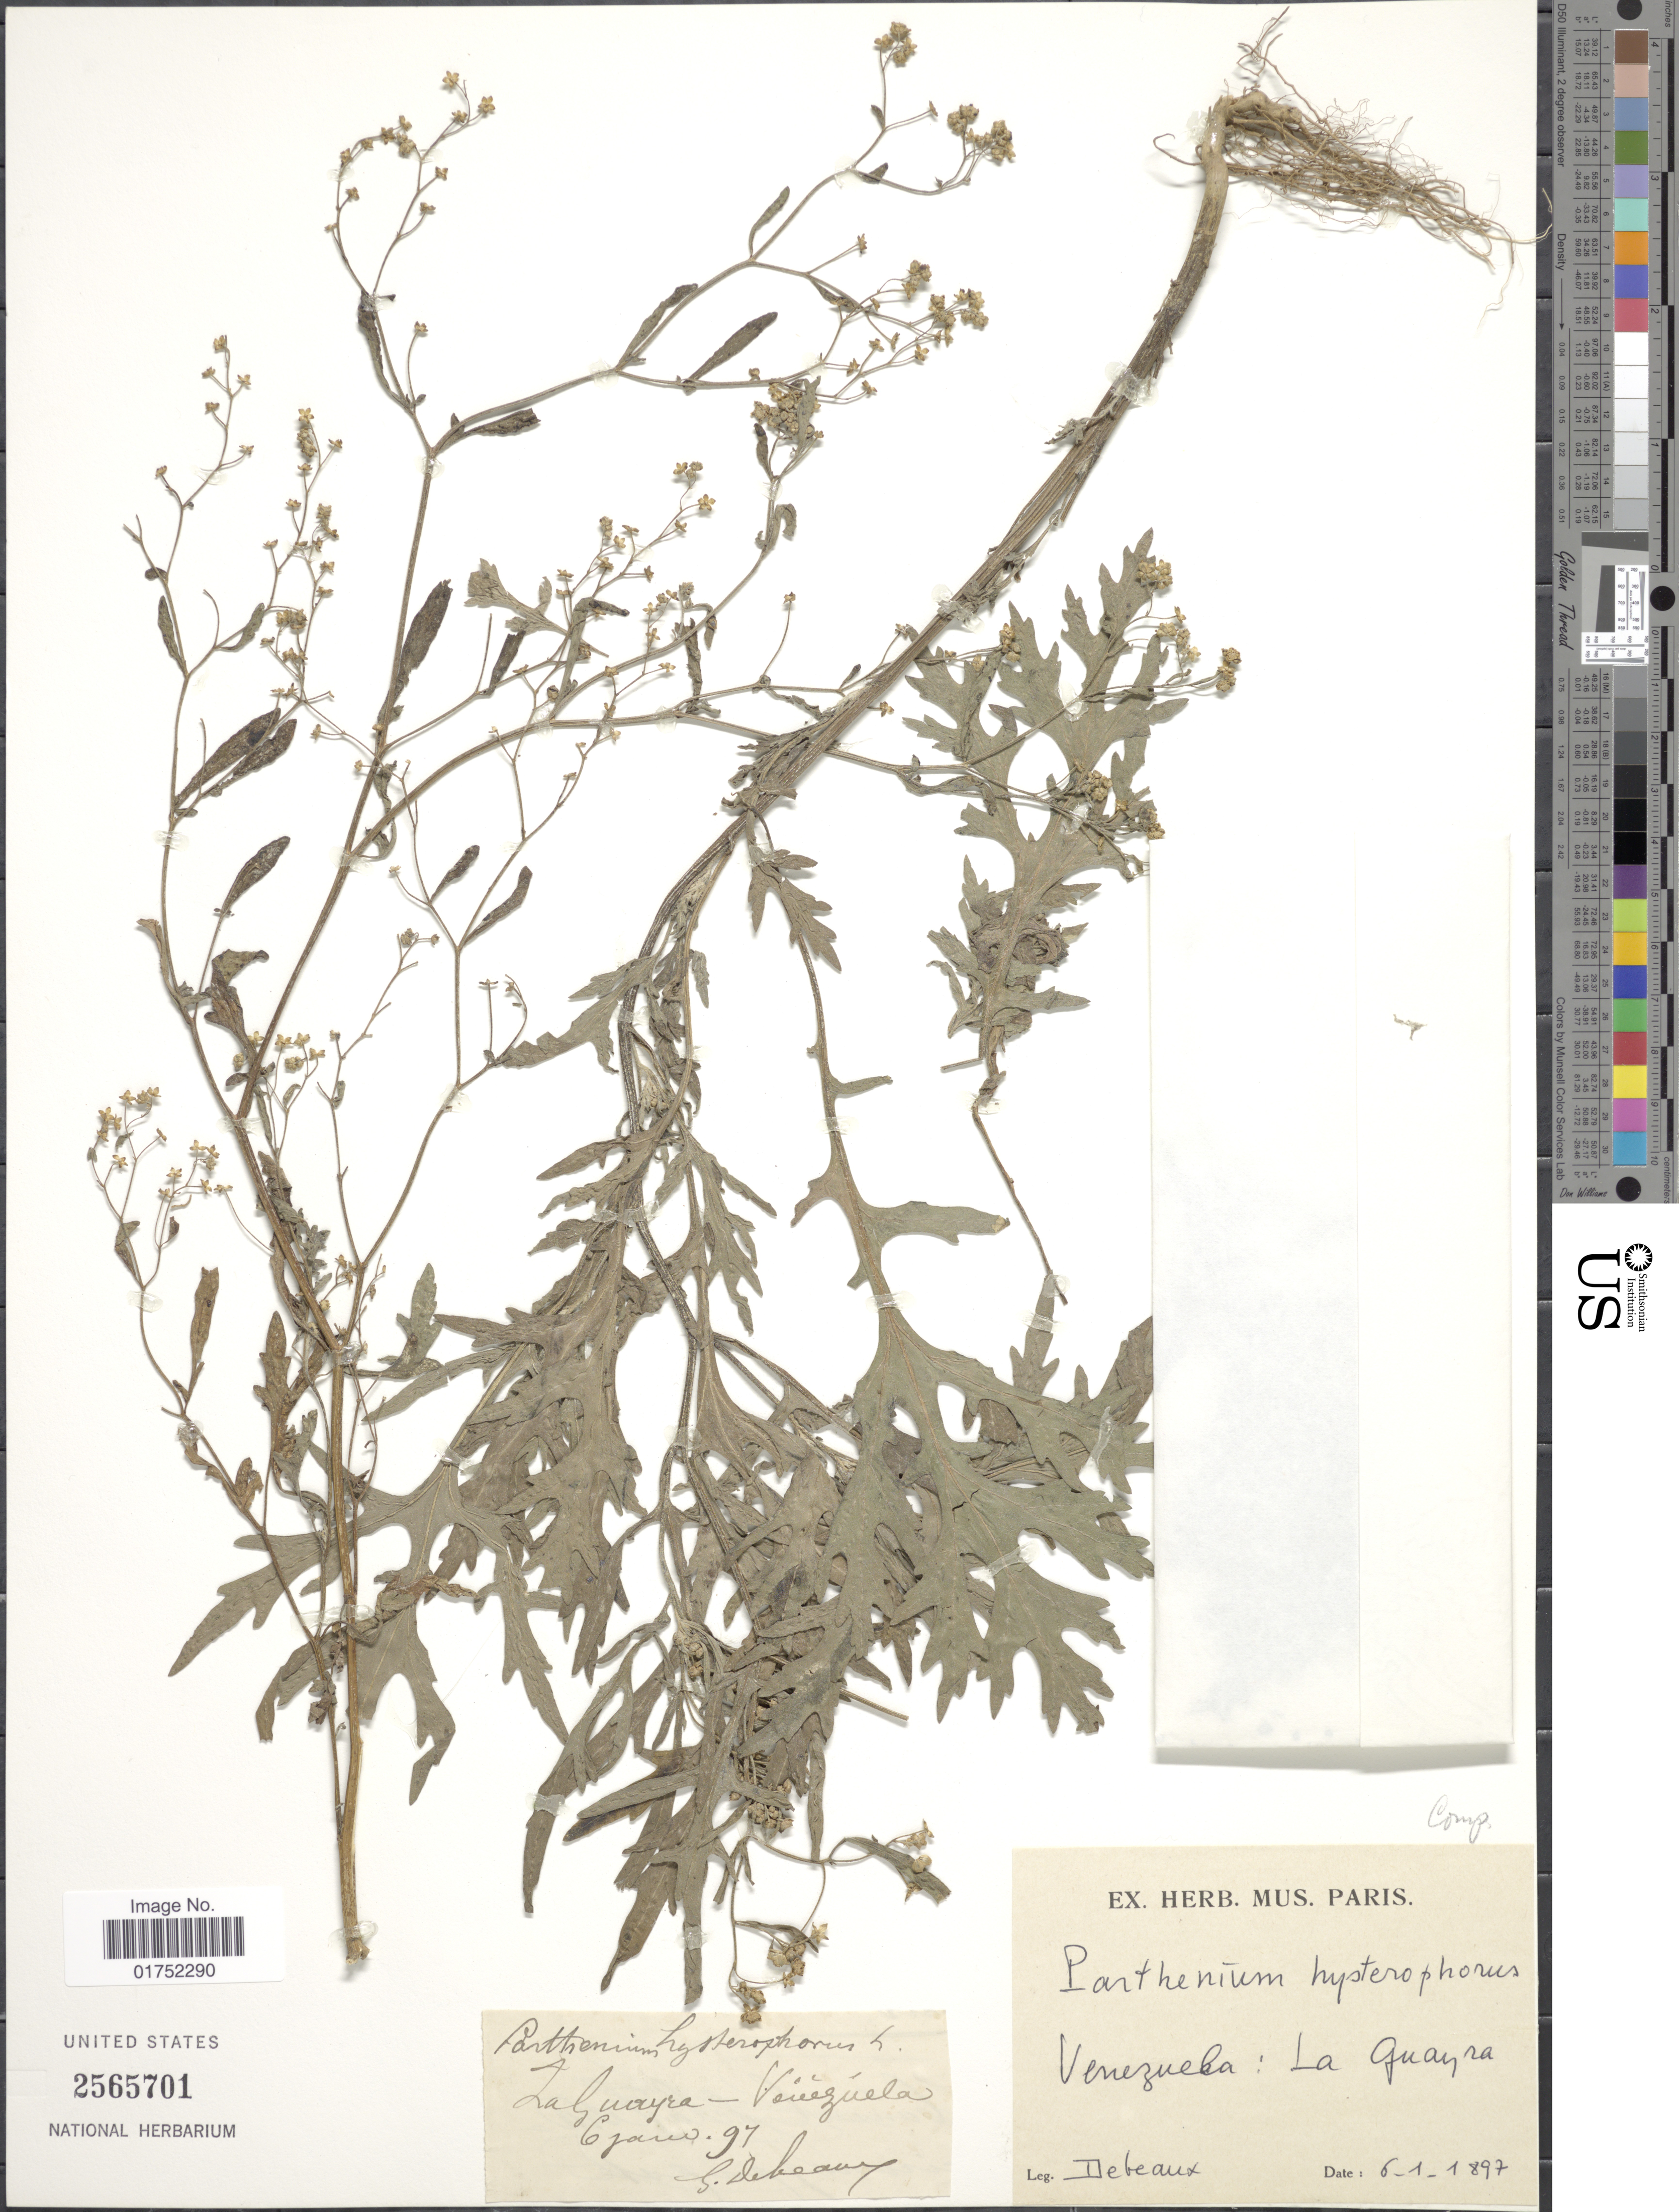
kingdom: Plantae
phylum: Tracheophyta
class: Magnoliopsida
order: Asterales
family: Asteraceae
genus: Parthenium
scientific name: Parthenium hysterophorus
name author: L.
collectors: G. Debeaux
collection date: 1897-01-06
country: Venezuela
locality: La Guayra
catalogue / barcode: US 2565701